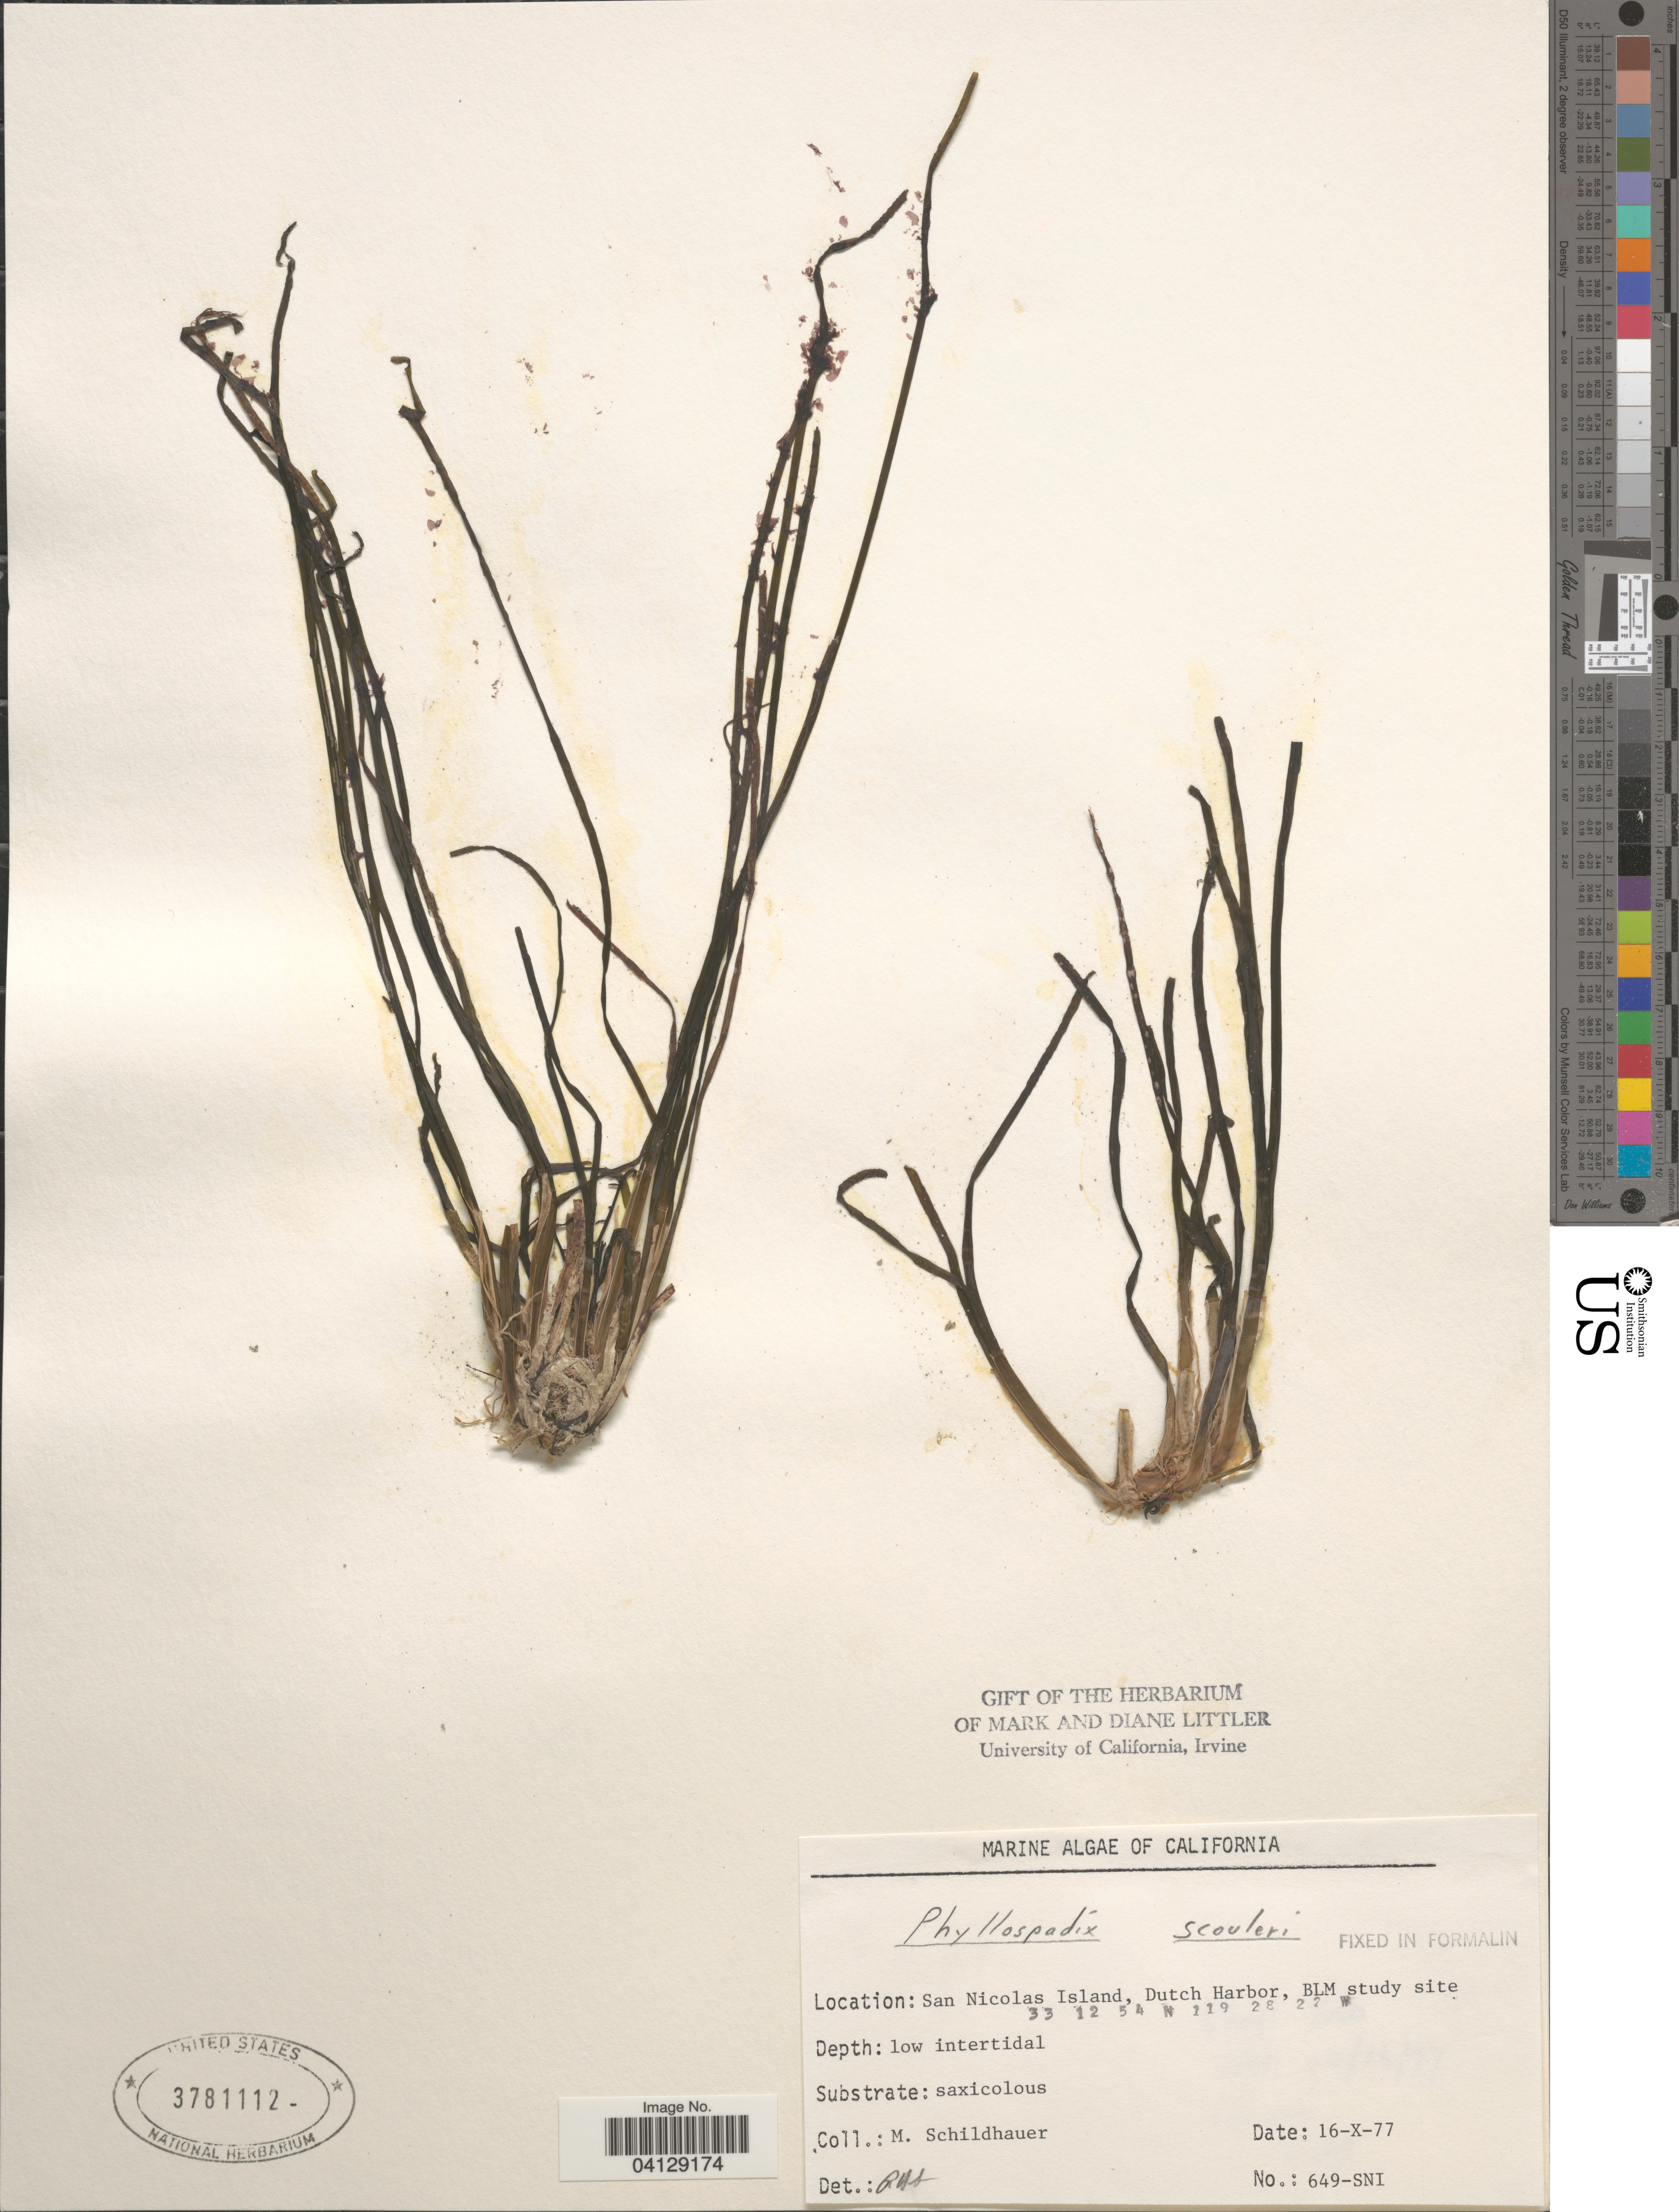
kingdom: Plantae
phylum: Tracheophyta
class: Liliopsida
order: Alismatales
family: Zosteraceae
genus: Phyllospadix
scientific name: Phyllospadix scouleri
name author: Hook.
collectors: M. Schildhauer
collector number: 649-SNI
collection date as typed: Transcribed d/m/y: 16/10/77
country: United States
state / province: California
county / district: Ventura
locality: San Nicolas Island, Dutch Harbor, BLM study site.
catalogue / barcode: US 3781112